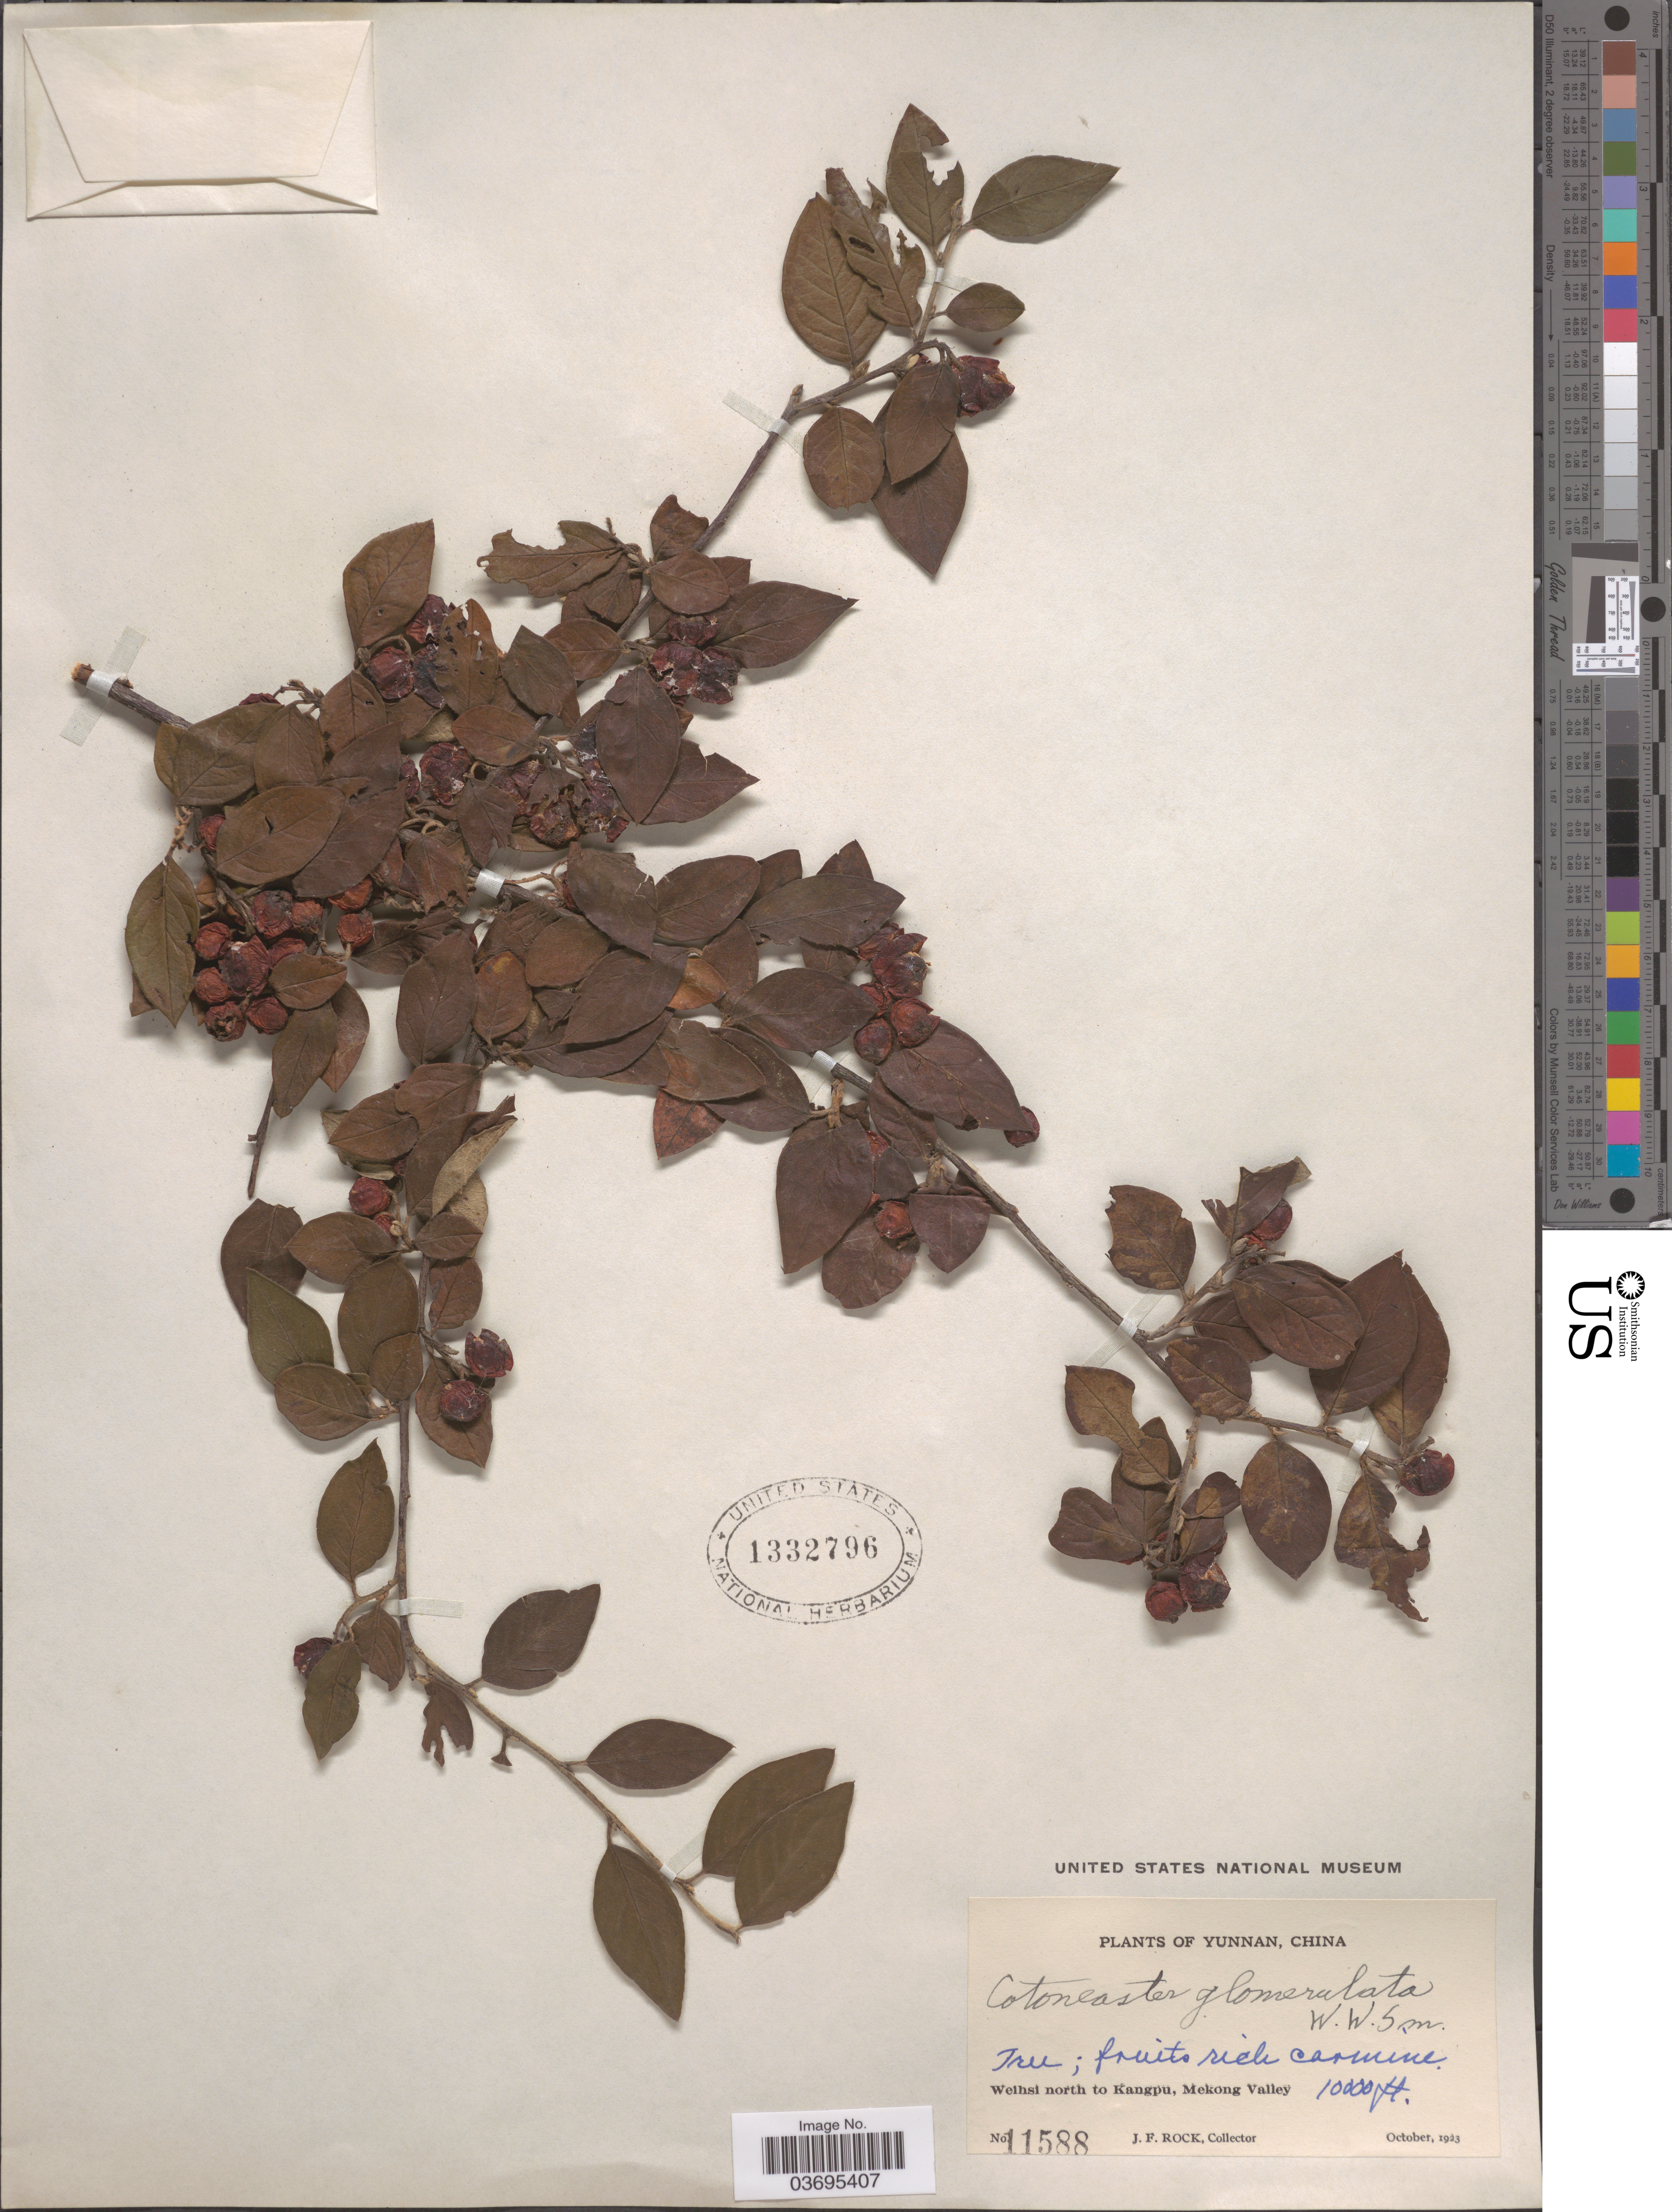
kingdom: Plantae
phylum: Tracheophyta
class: Magnoliopsida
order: Rosales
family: Rosaceae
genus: Cotoneaster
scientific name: Cotoneaster glomerulatus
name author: W.W. Sm.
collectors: J. Rock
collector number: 11588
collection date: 1923-10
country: China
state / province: Yunnan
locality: Weihsi north to Kangpu, Mekong valley.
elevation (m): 3048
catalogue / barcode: US 1332796